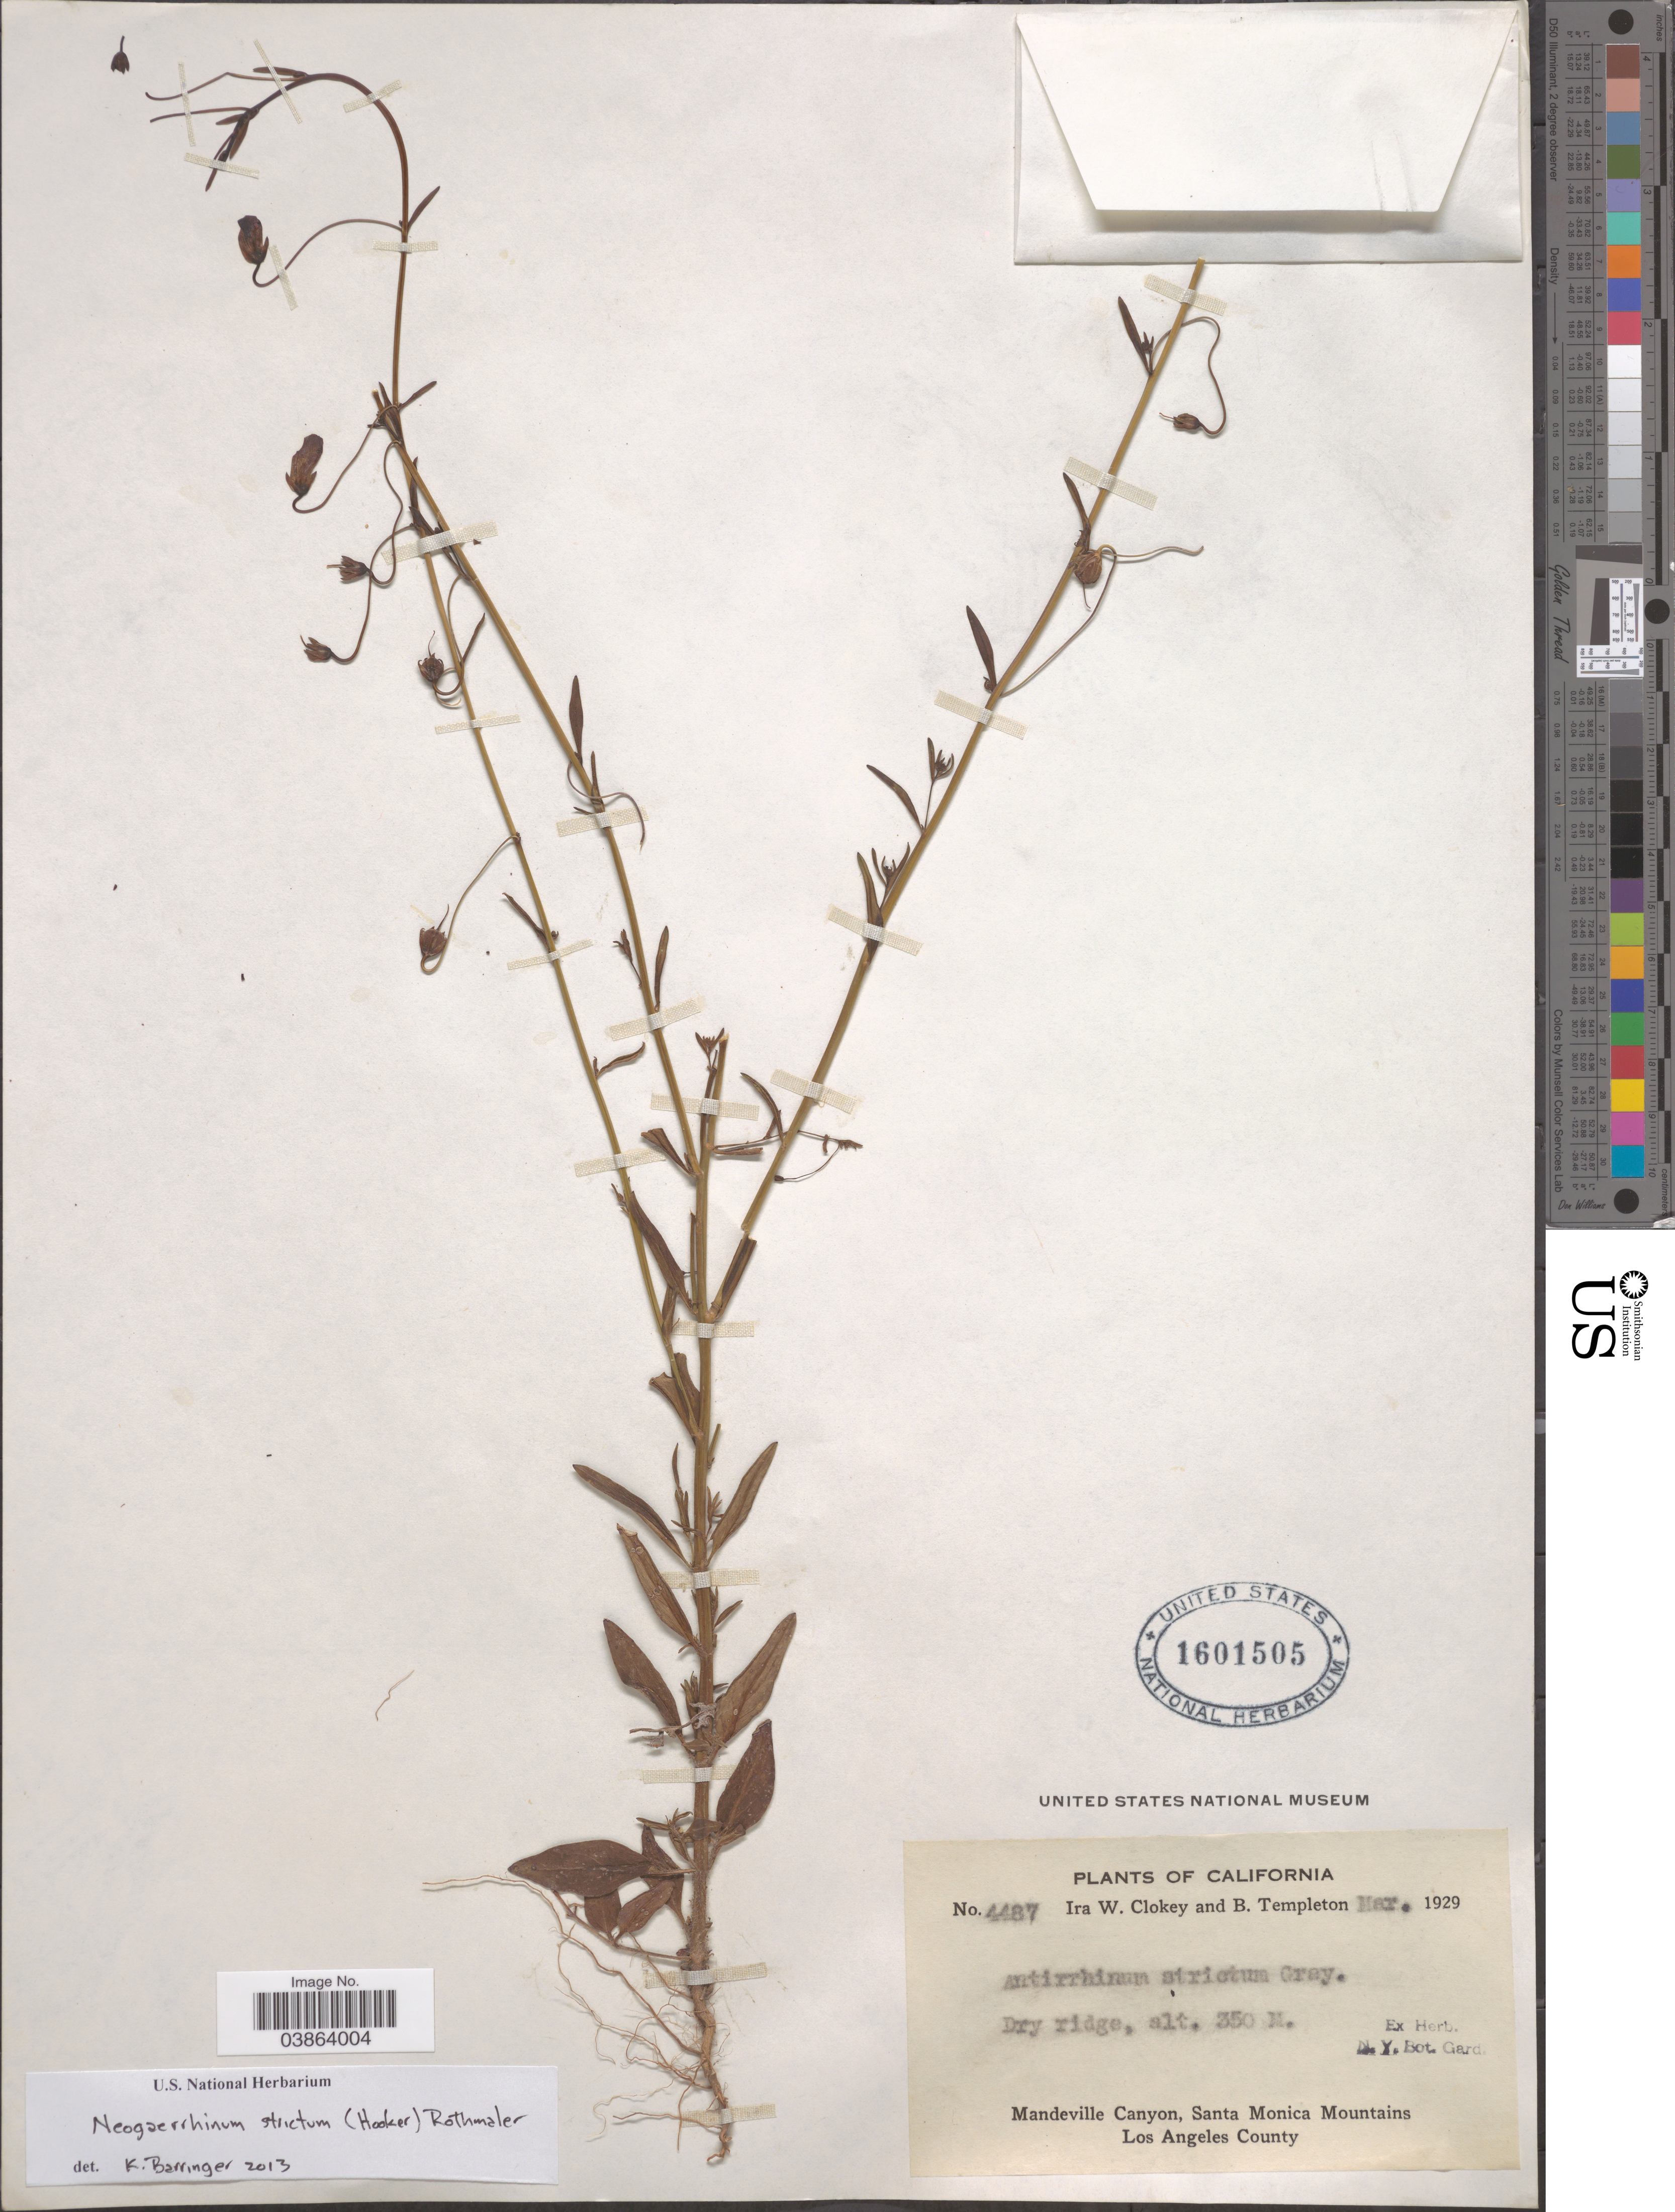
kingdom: Plantae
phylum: Tracheophyta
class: Magnoliopsida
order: Lamiales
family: Plantaginaceae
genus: Neogaerrhinum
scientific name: Neogaerrhinum strictum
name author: (Hook. & Arn.) Rothm.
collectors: I. W. Clokey & B. Templeton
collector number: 4487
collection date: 1929-03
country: United States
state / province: California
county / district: Los Angeles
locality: Mandeville Canyon, Santa Monica Mountains, Los Angeles County.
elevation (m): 350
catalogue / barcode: US 1601505